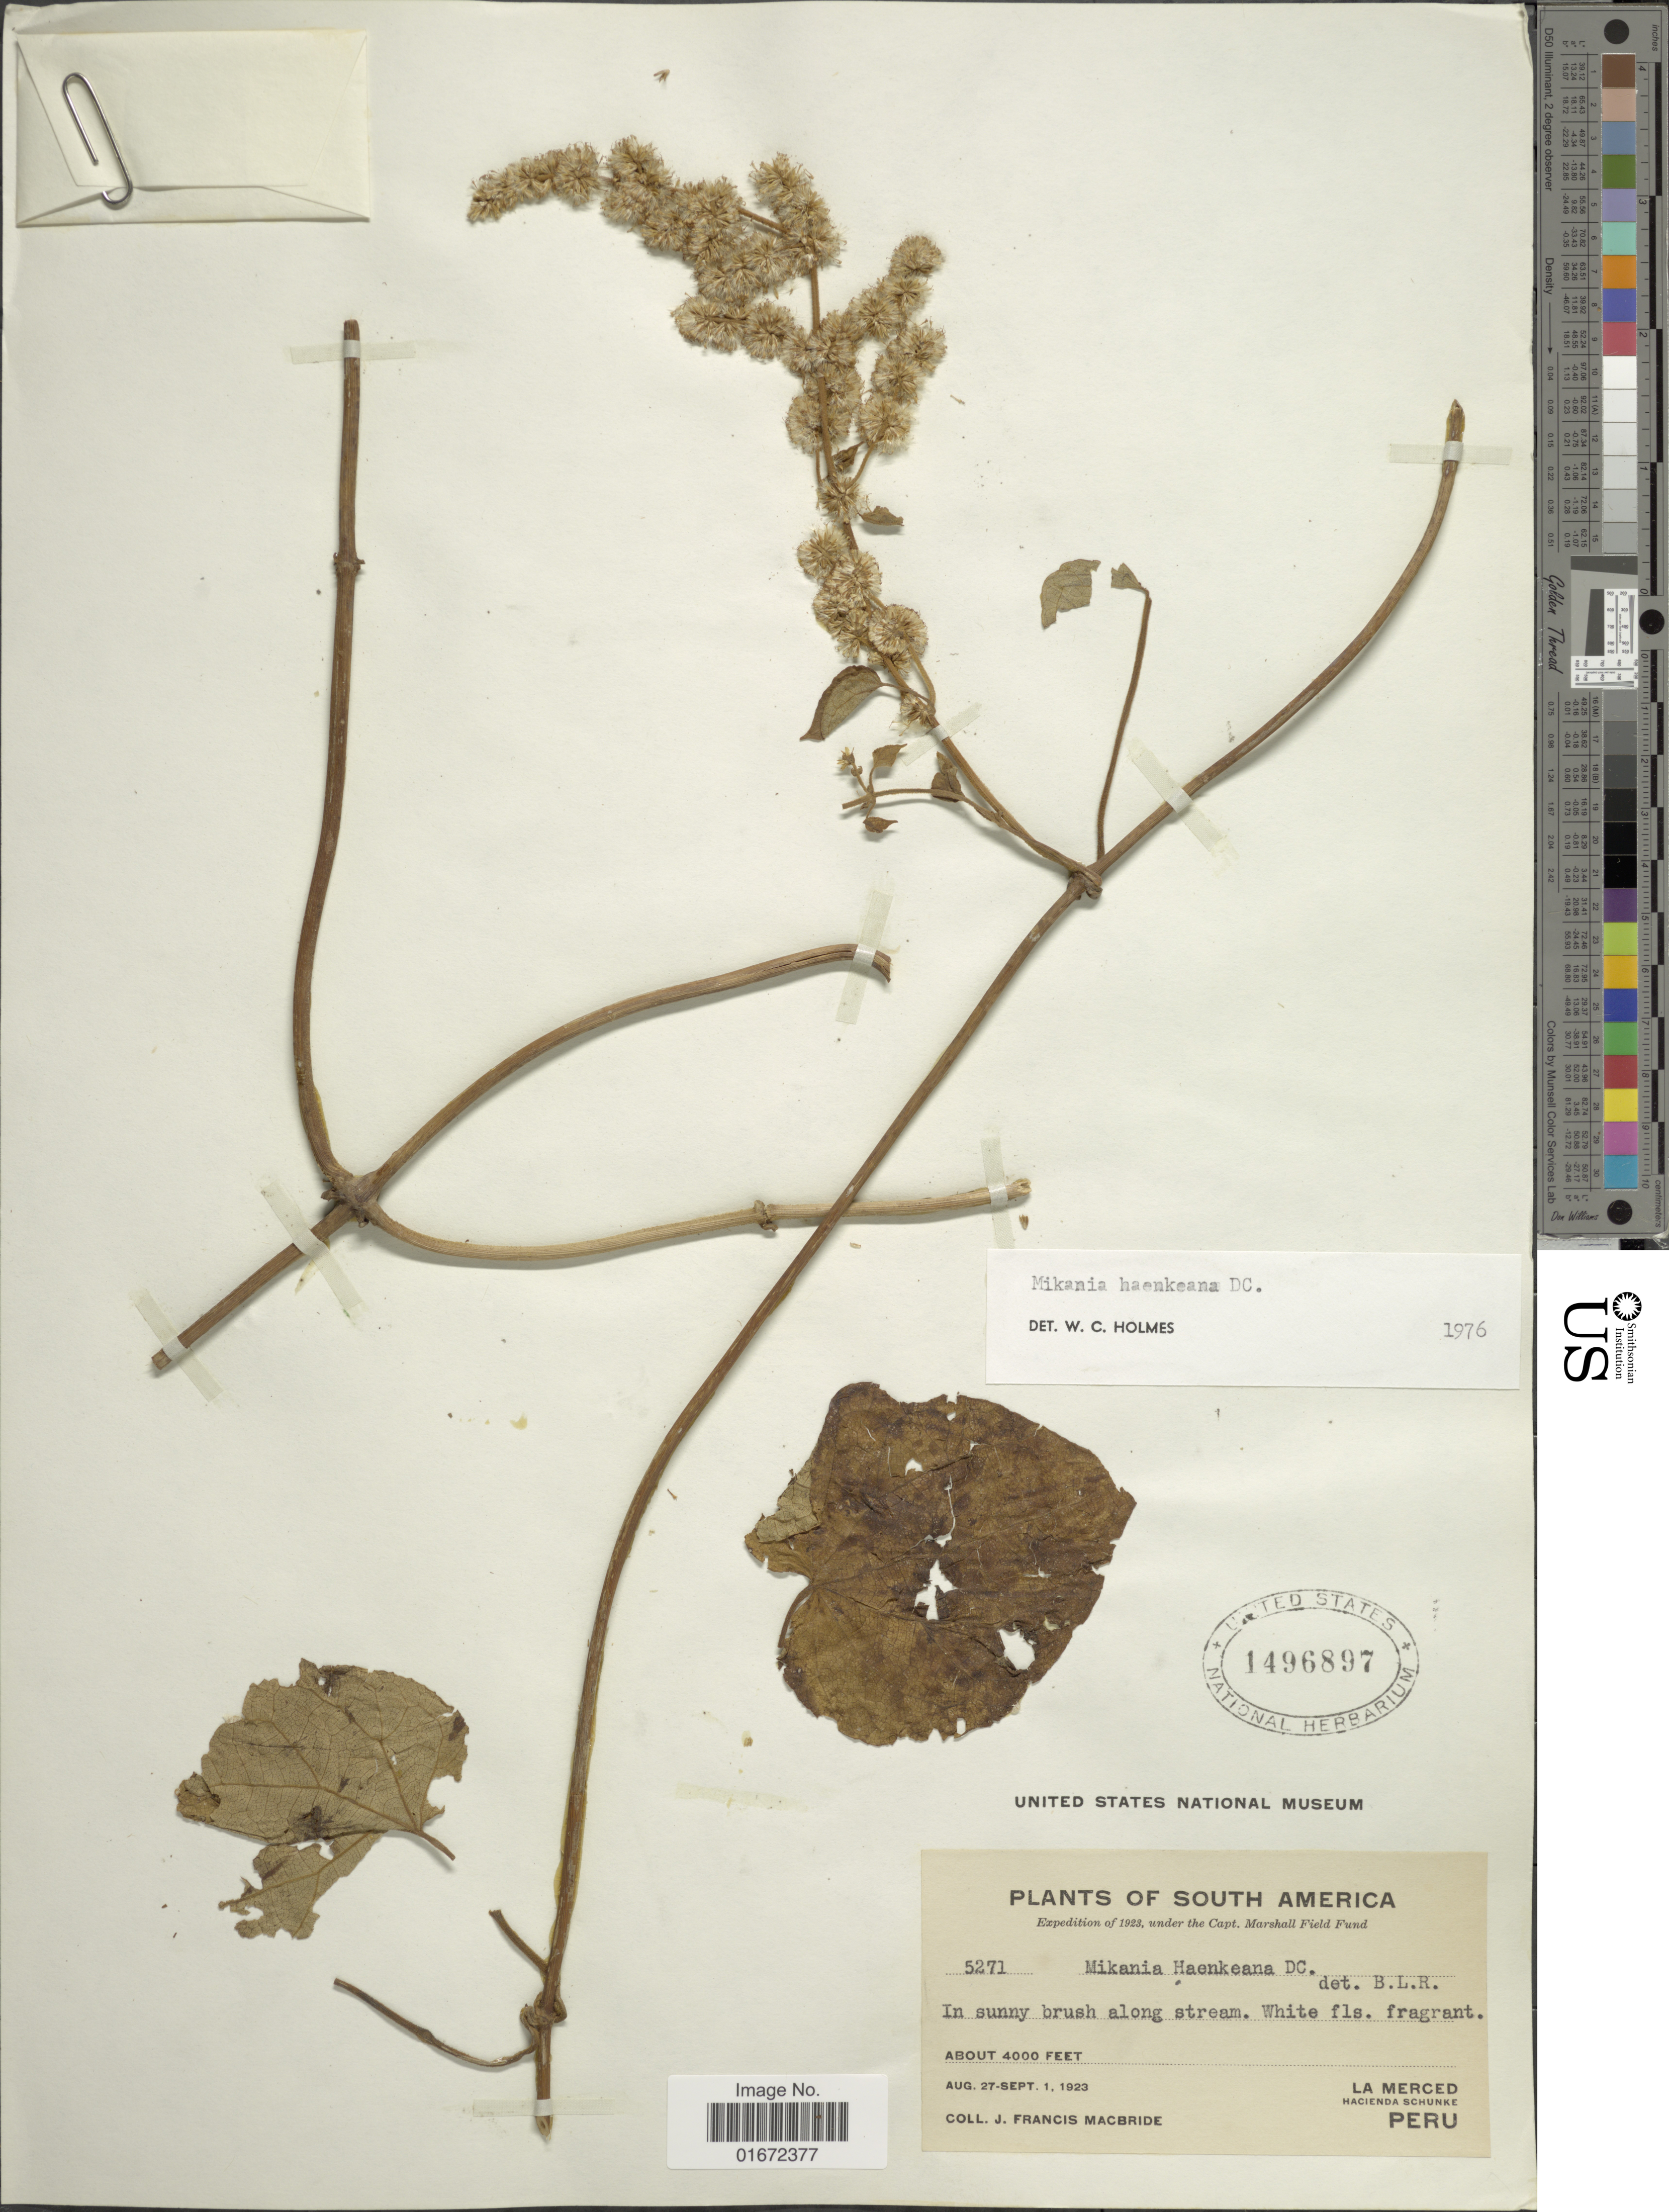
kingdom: Plantae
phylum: Tracheophyta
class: Magnoliopsida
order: Asterales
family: Asteraceae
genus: Mikania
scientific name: Mikania haenkeana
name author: DC.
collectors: J. F. Macbride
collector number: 5271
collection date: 1923-08-27/1923-09-01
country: Peru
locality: In sunny brush along stream. La Merced. Hacienda Schunke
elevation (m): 1219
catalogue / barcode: US 1496897